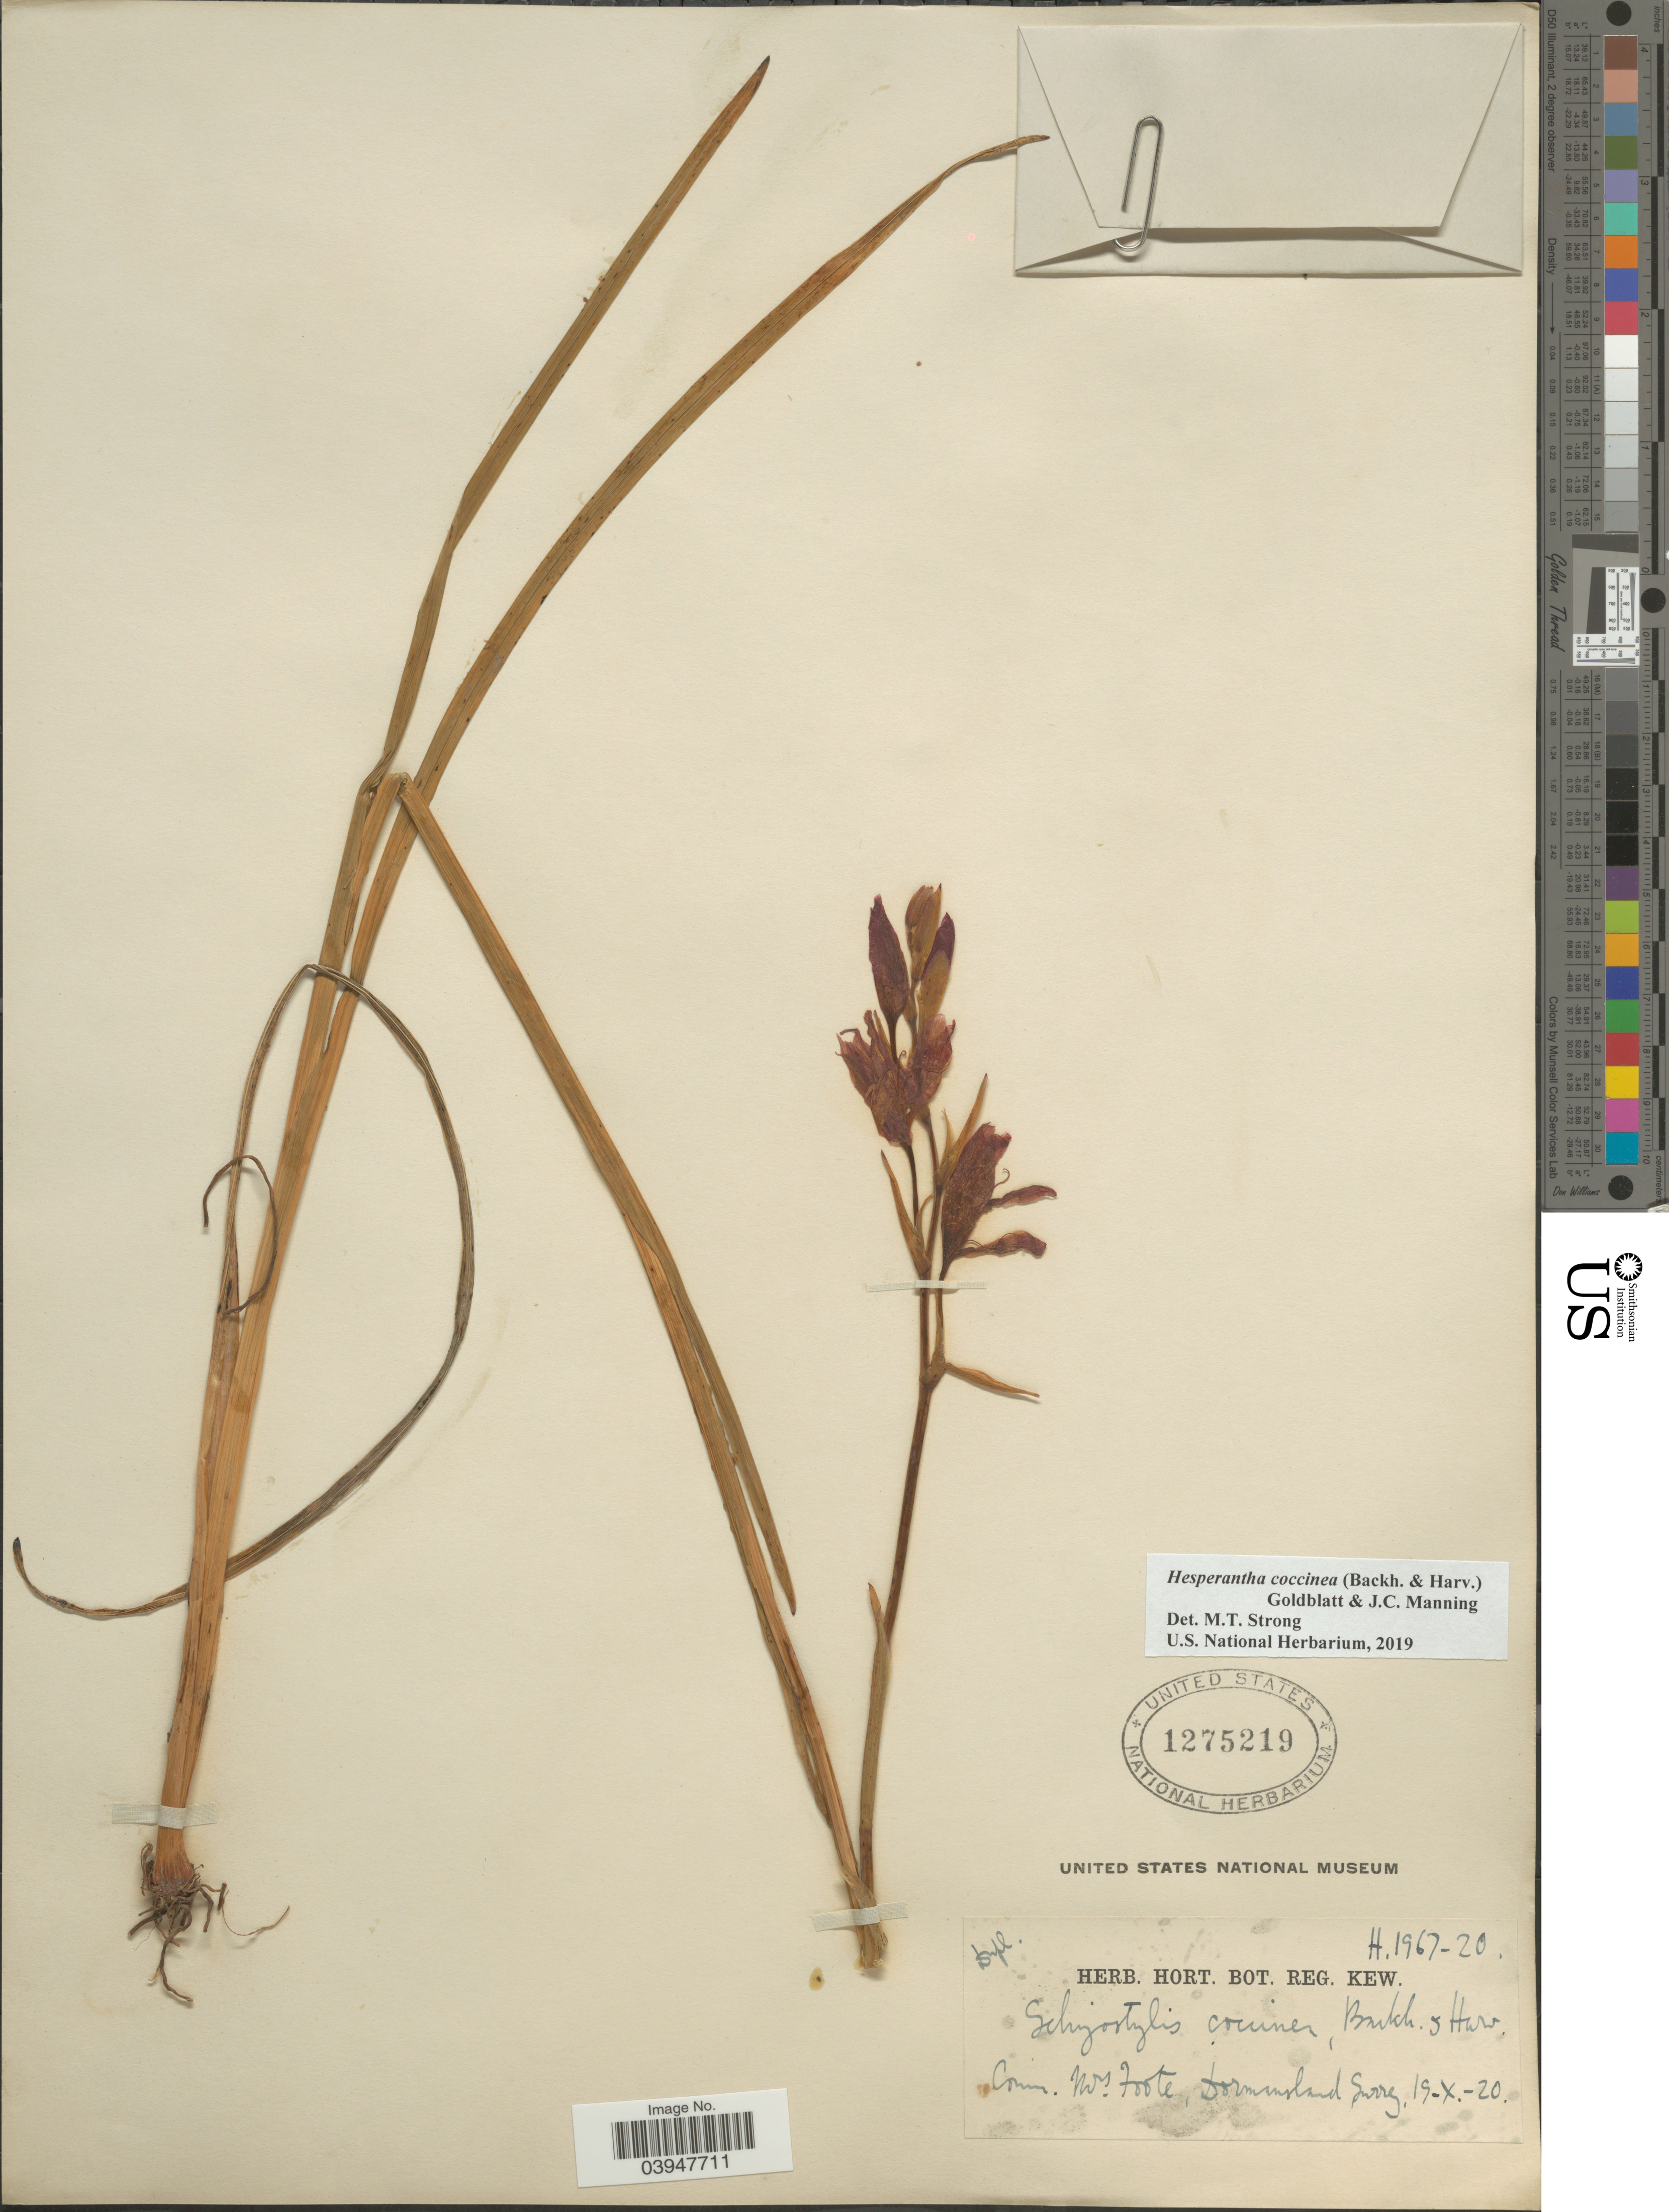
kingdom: Plantae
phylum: Tracheophyta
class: Liliopsida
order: Asparagales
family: Iridaceae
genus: Hesperantha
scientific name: Hesperantha coccinea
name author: (Backh. & Harv.) Goldblatt & J.C. Manning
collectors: Ex herb. Hort. Bot. Reg. Kew.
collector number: H1967-20?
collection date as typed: Transcribed d/m/y: 19/10/20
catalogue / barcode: US 1275219